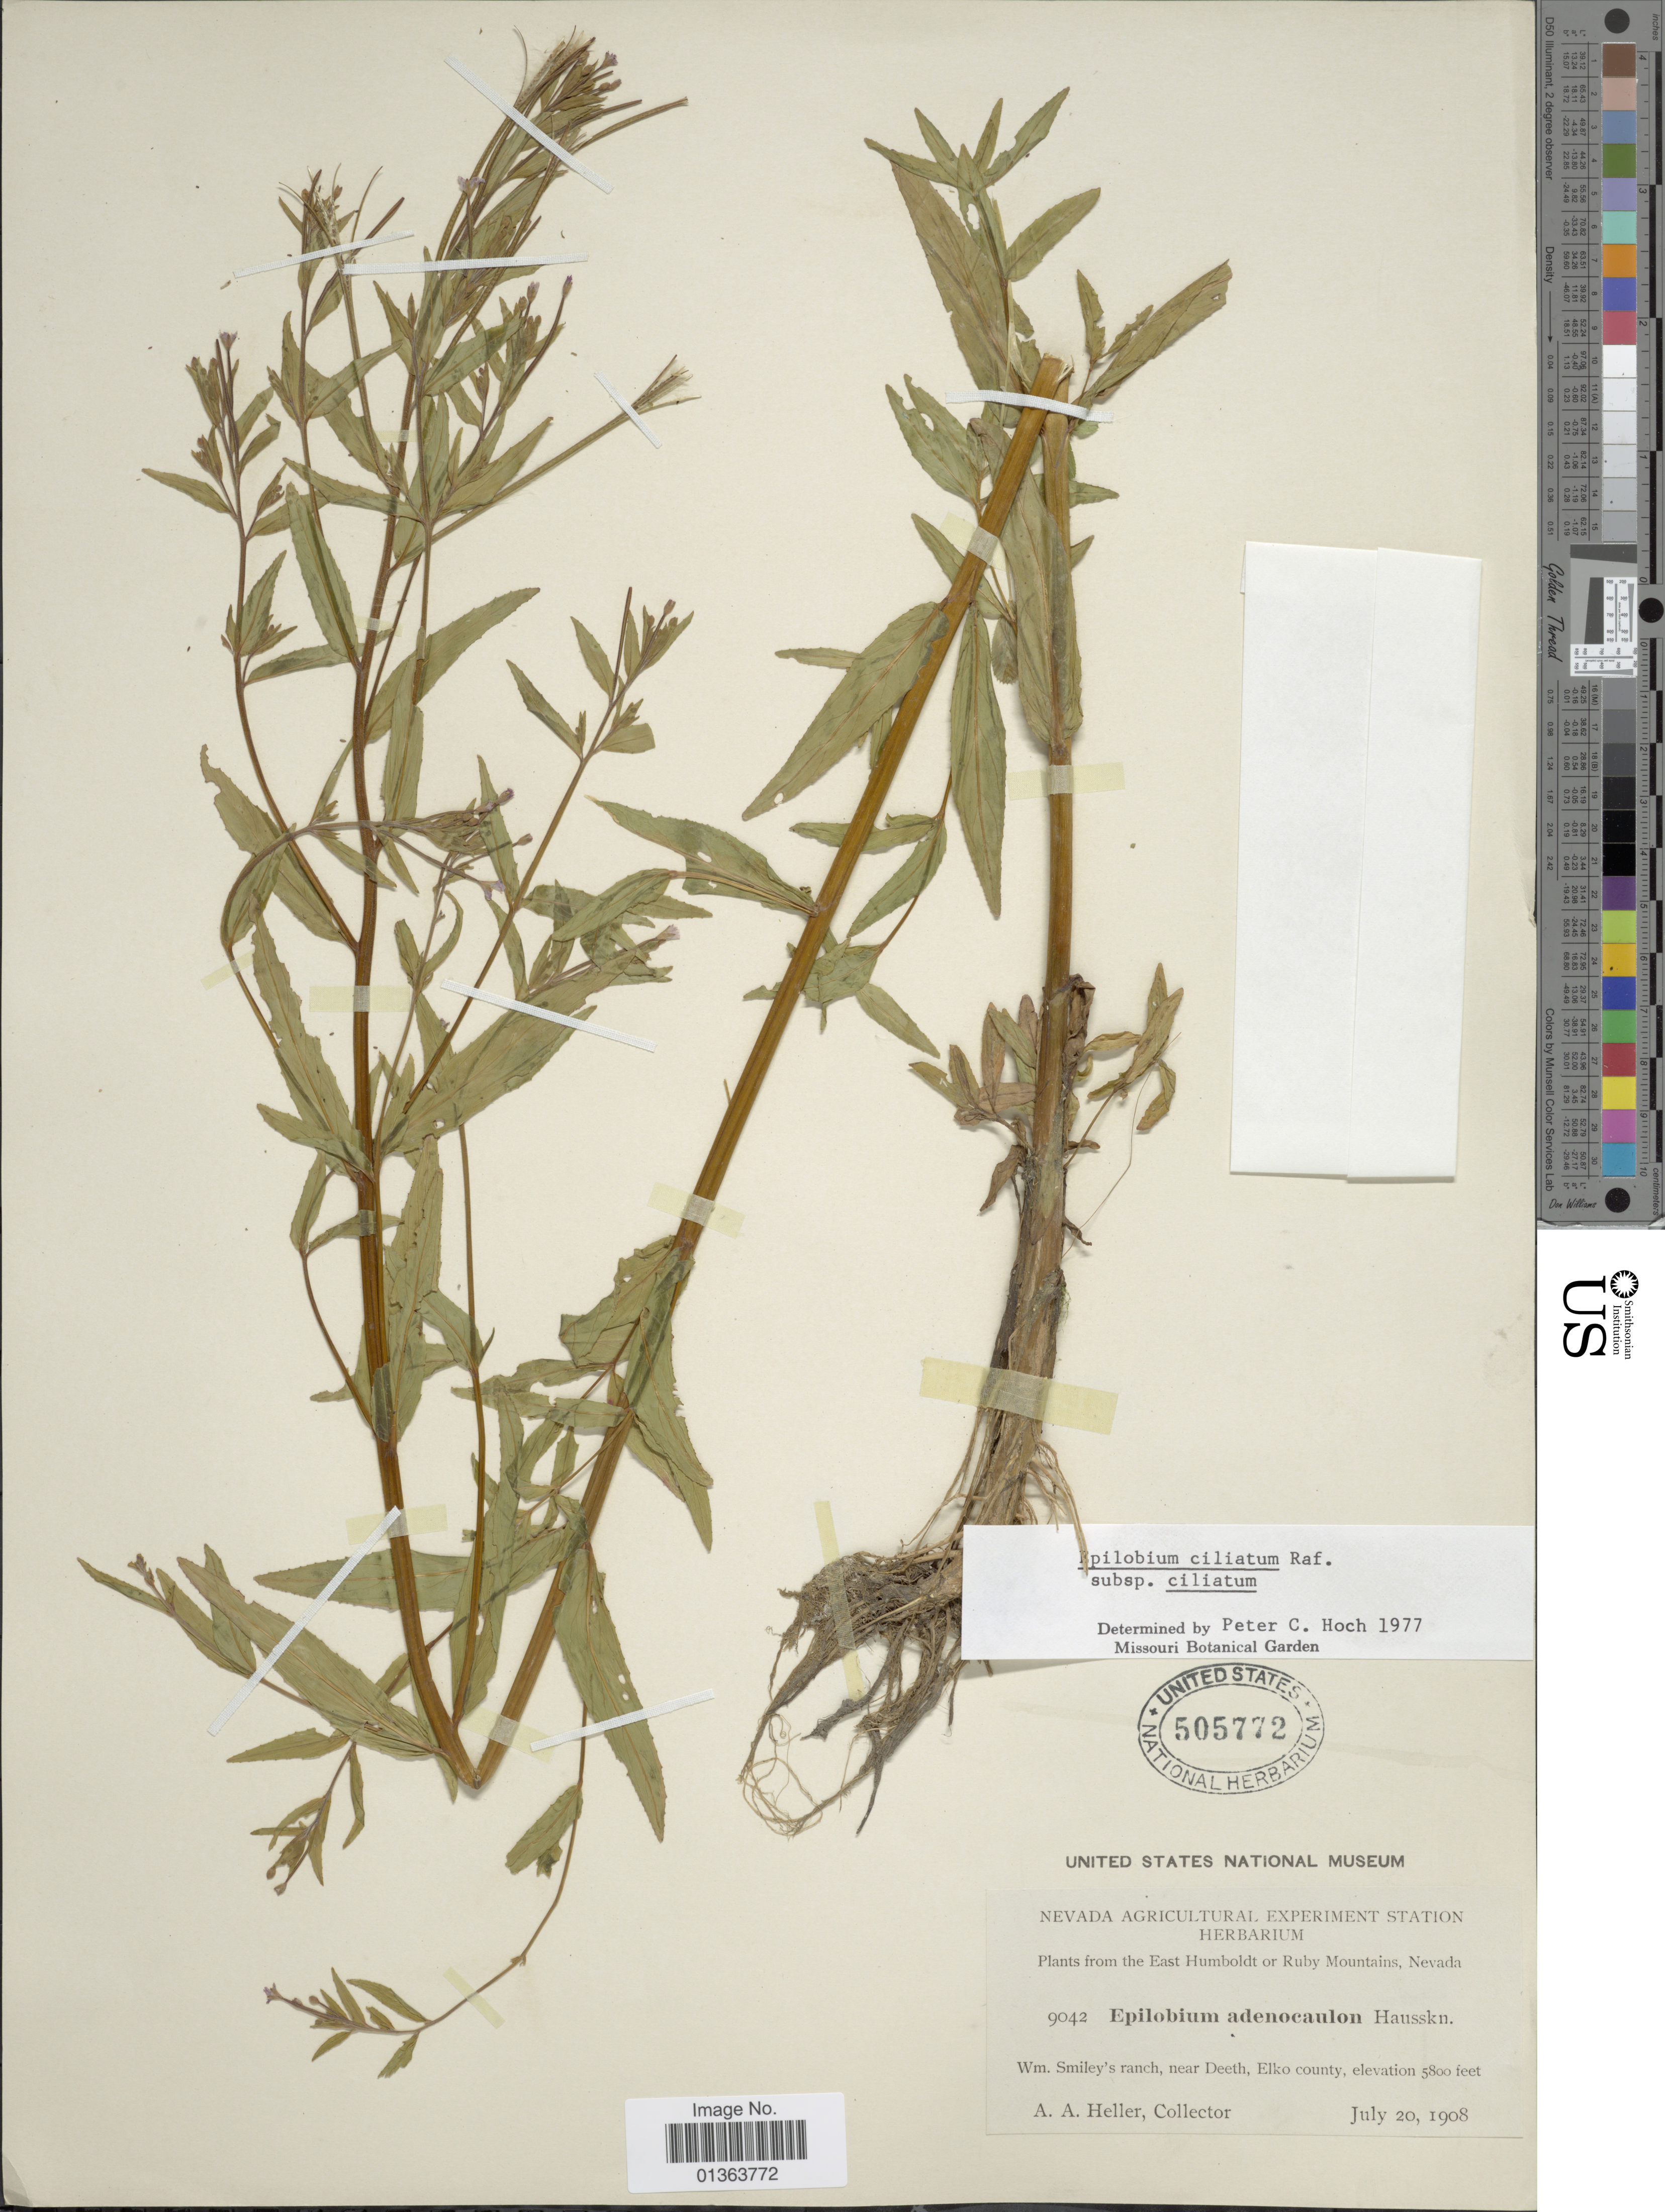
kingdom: Plantae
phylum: Tracheophyta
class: Magnoliopsida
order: Myrtales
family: Onagraceae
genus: Epilobium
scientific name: Epilobium ciliatum subsp. ciliatum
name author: Raf.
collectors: A. A. Heller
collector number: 9042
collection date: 1908-07-20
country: United States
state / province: Nevada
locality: East Humboldt or Ruby Mountains. Wm. Smiley's ranch, neaar Deeth, Elko county.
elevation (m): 1768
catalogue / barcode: US 505772